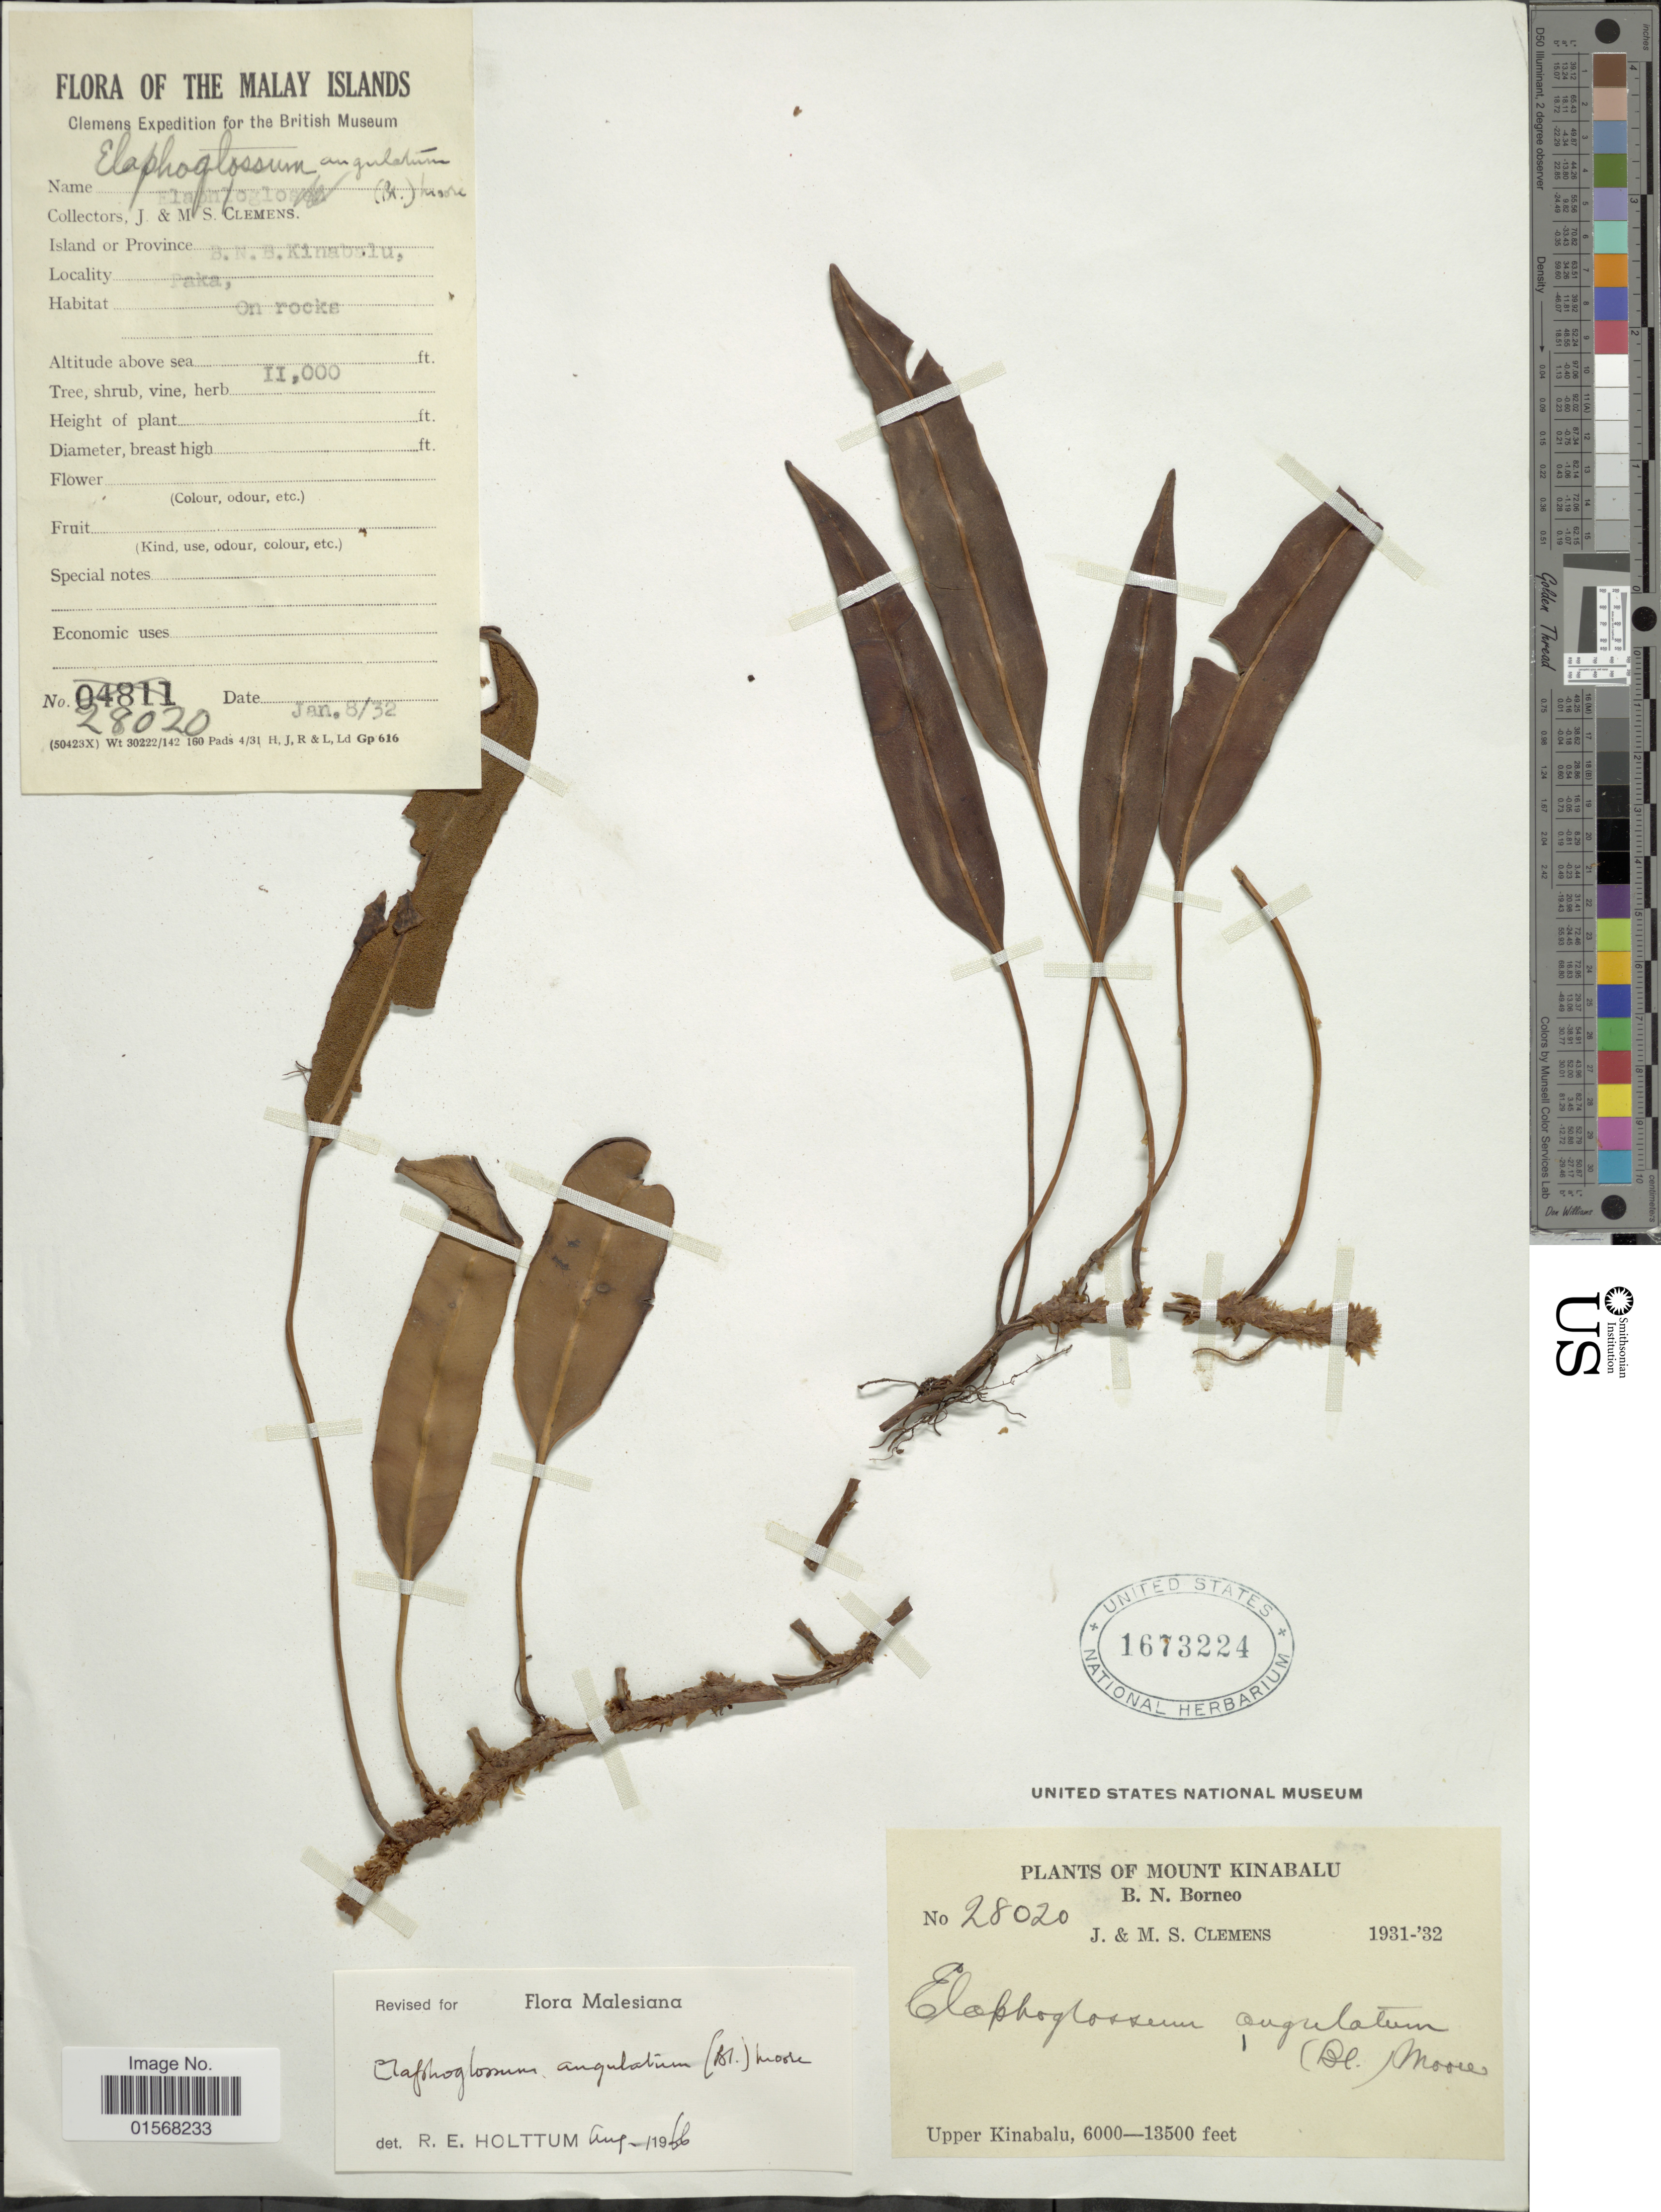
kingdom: Plantae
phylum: Tracheophyta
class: Polypodiopsida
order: Polypodiales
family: Dryopteridaceae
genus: Elaphoglossum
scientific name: Elaphoglossum angulatum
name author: (Blume) T. Moore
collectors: J. Clemens & M. S. Clemens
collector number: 28020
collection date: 1931/1932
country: Malaysia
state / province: Sabah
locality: Mount Kinabalu, B. N. Norneo,, Upper Kinabalu, Paka, B.N.B Kinabalu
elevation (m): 1829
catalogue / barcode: US 1673224